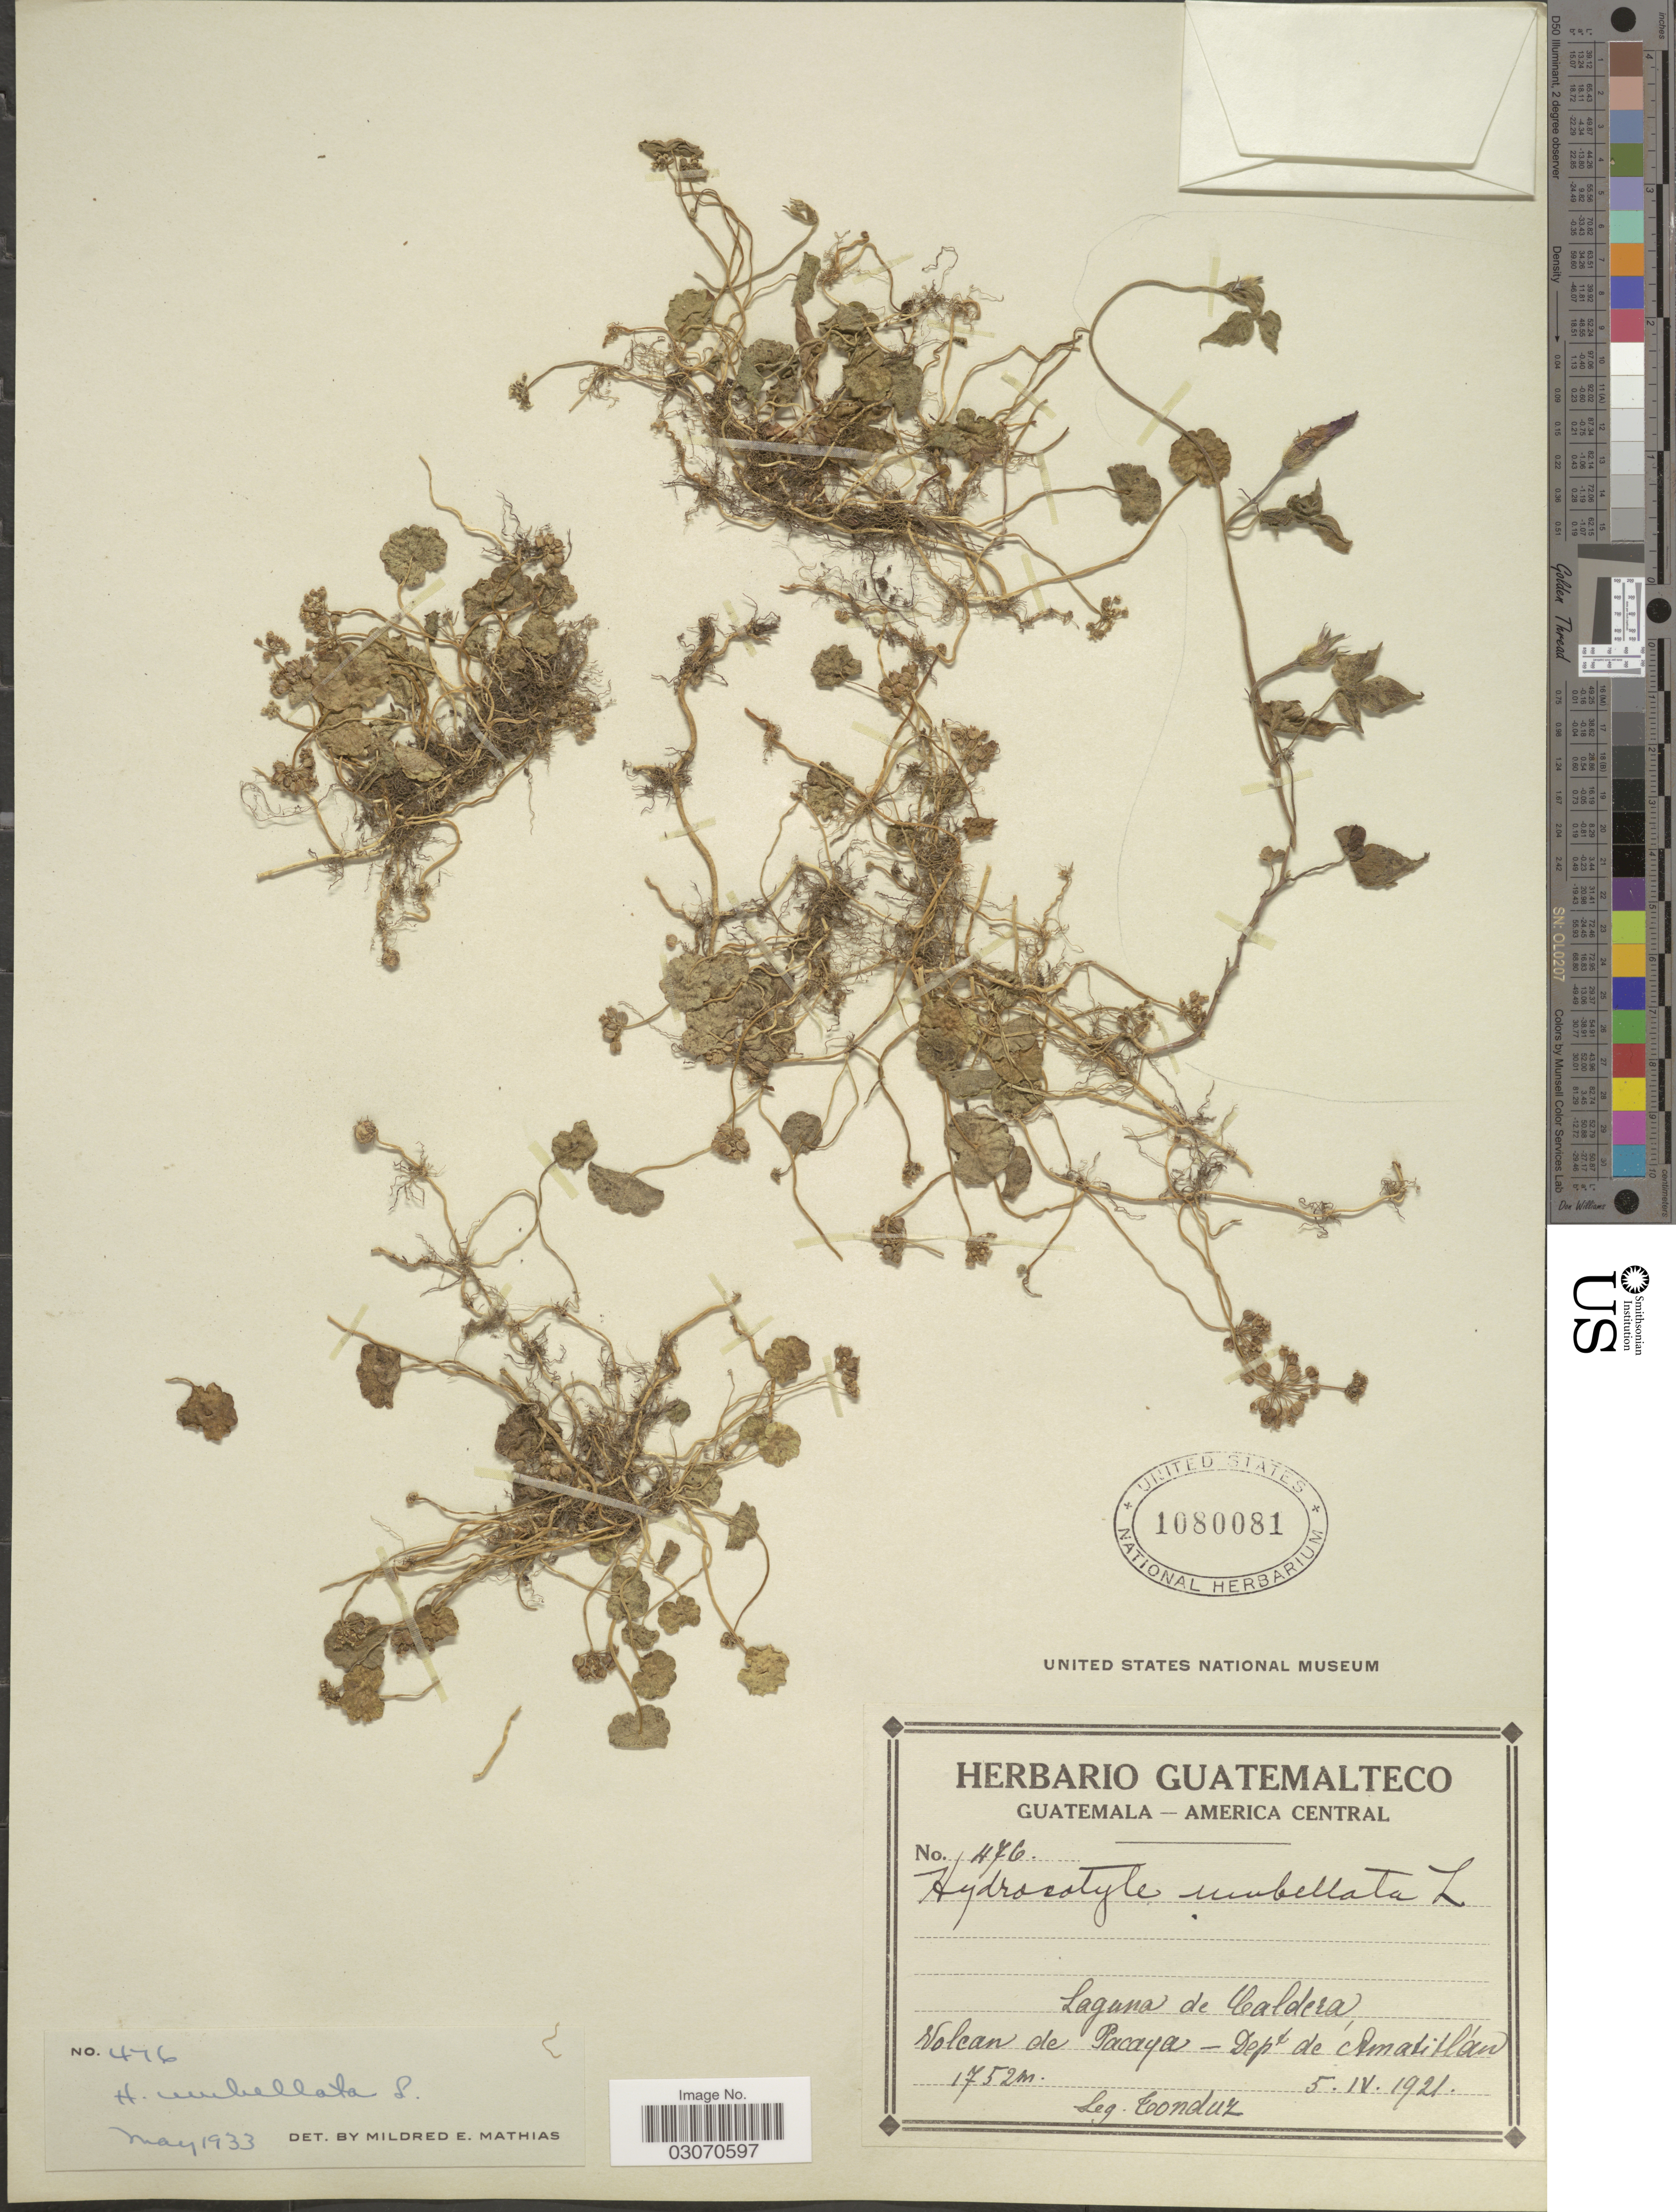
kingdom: Plantae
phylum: Tracheophyta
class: Magnoliopsida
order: Apiales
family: Araliaceae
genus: Hydrocotyle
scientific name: Hydrocotyle umbellata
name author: L.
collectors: Tonduz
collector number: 476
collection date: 1921-04-05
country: Guatemala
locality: Laguna de Caldera, Volcan de Pacaya - Dept. de Amatitlán.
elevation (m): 1752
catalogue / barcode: US 1080081